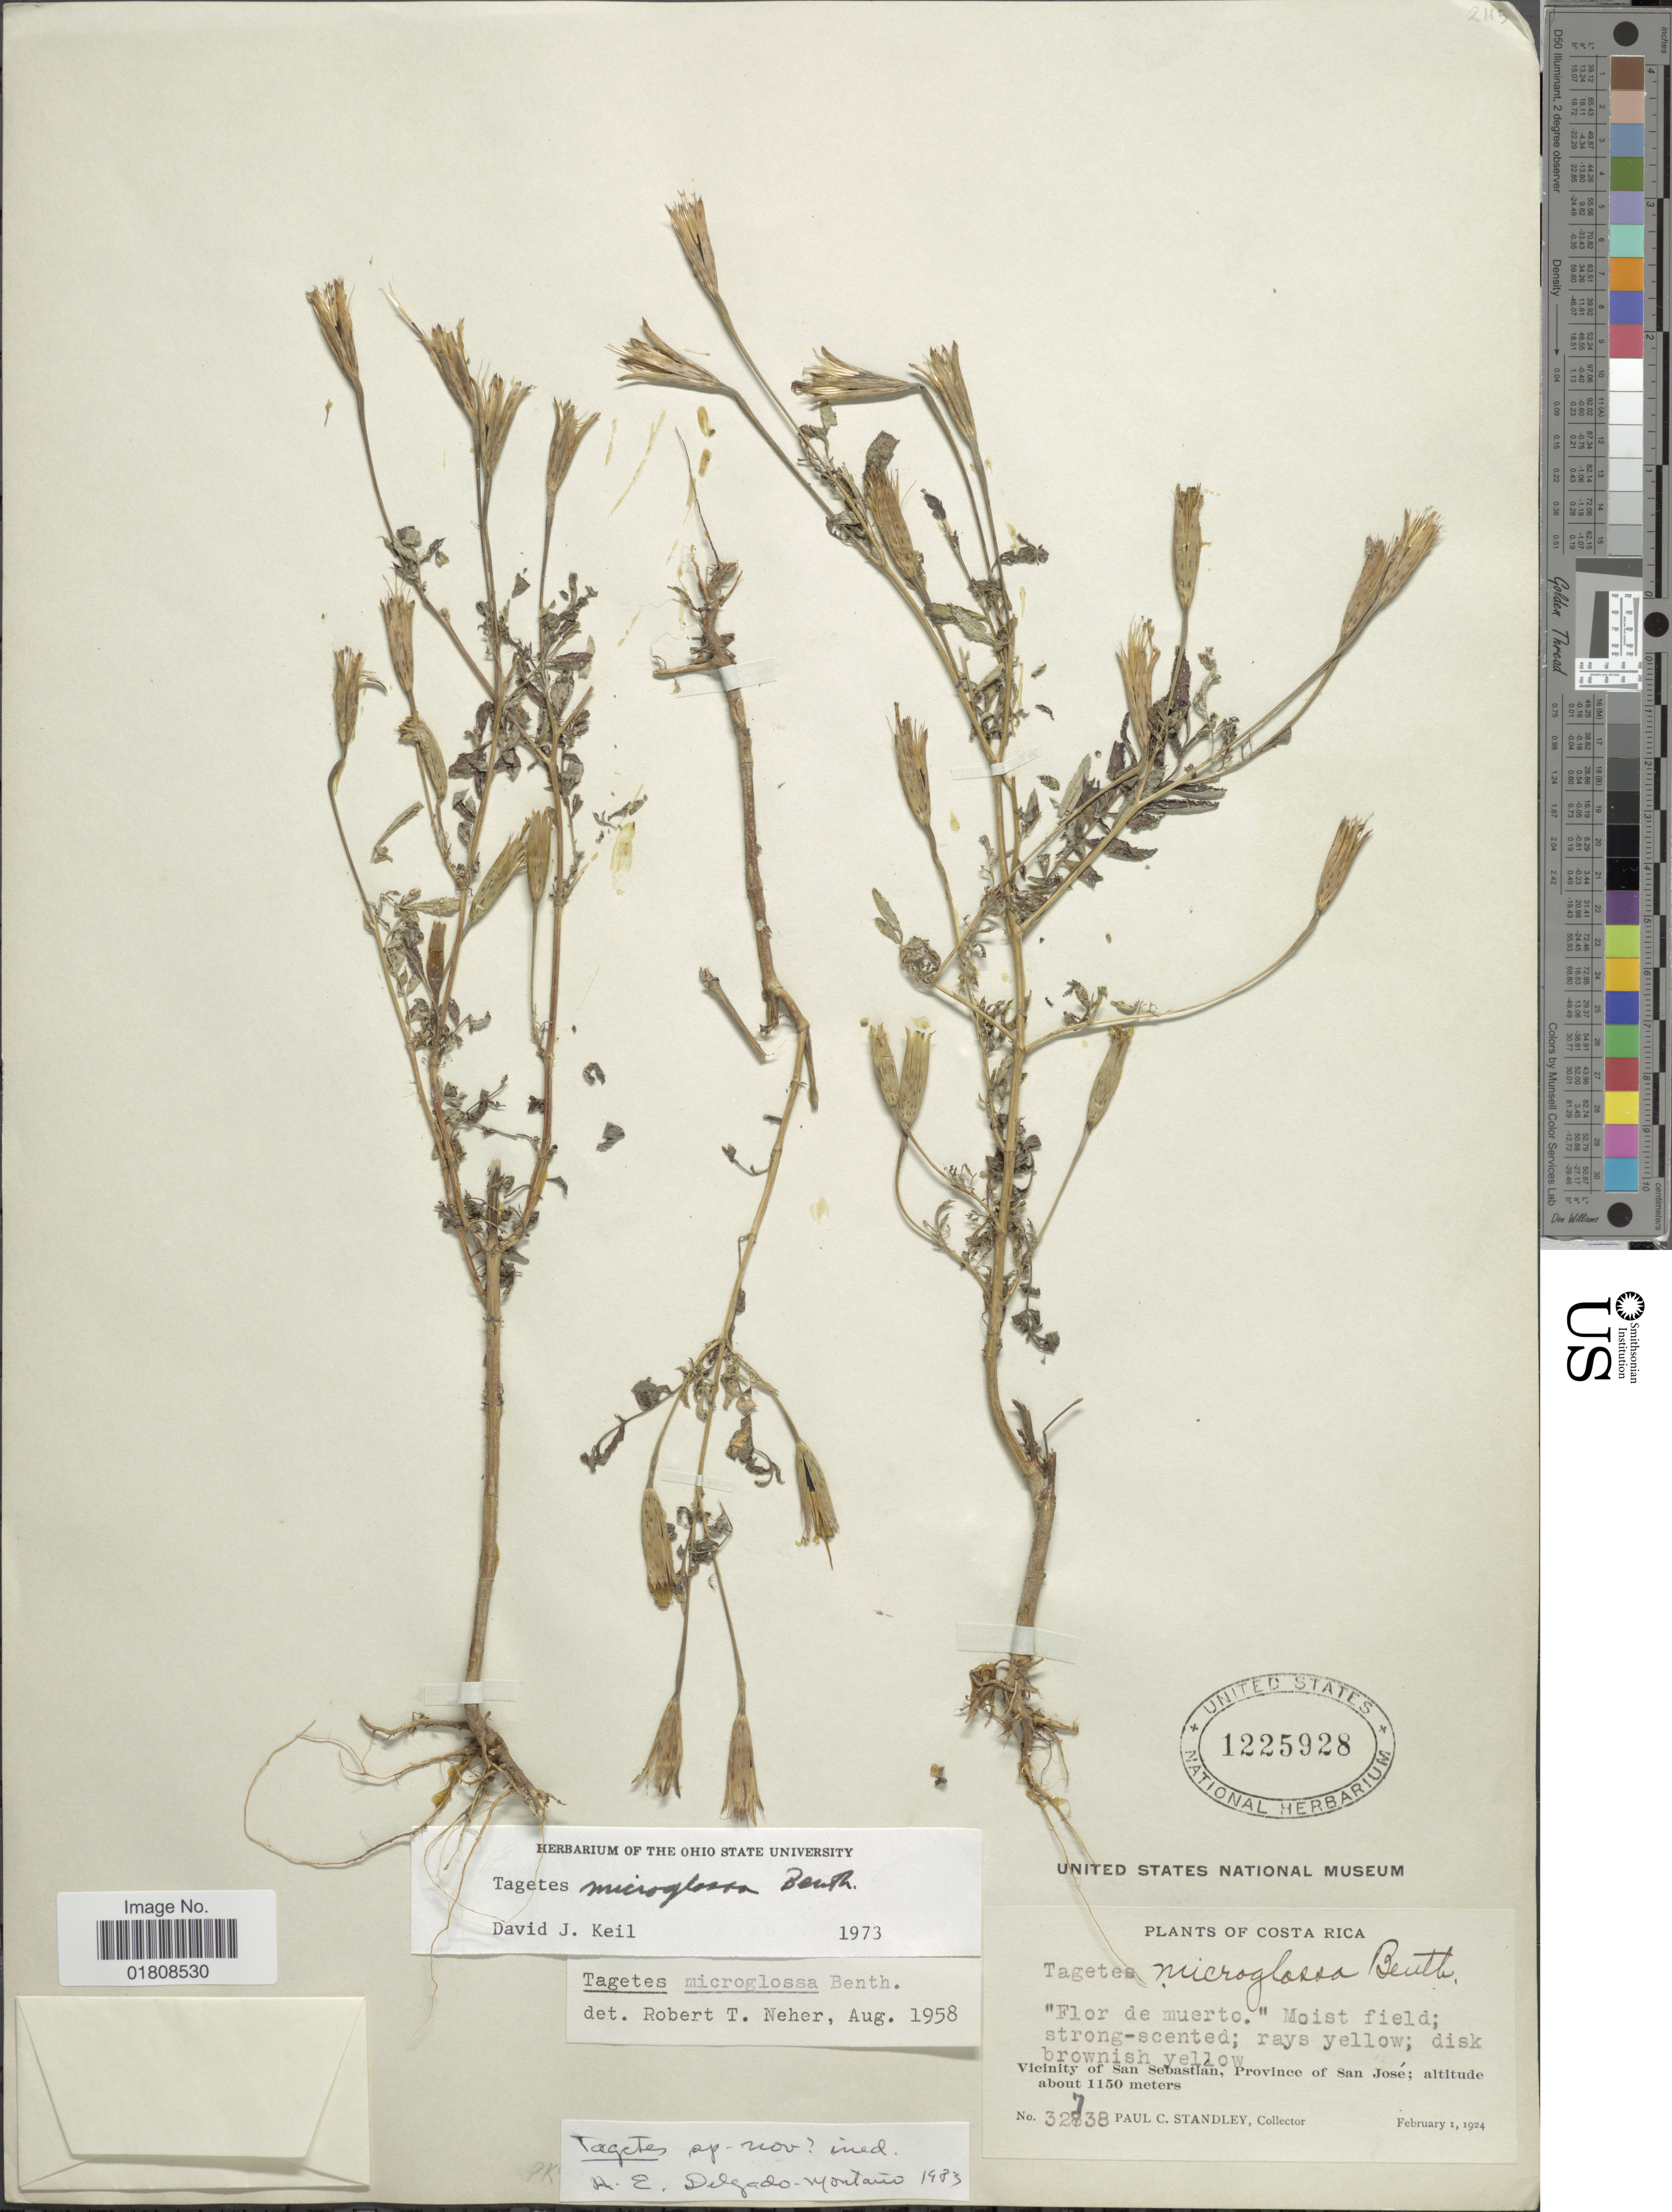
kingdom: Plantae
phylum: Tracheophyta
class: Magnoliopsida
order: Asterales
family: Asteraceae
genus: Tagetes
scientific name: Tagetes sp.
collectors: P. C. Standley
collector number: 32738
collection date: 1924-02-01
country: Costa Rica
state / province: San José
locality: Vicinity of San Sebastian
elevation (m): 1150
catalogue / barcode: US 1225928